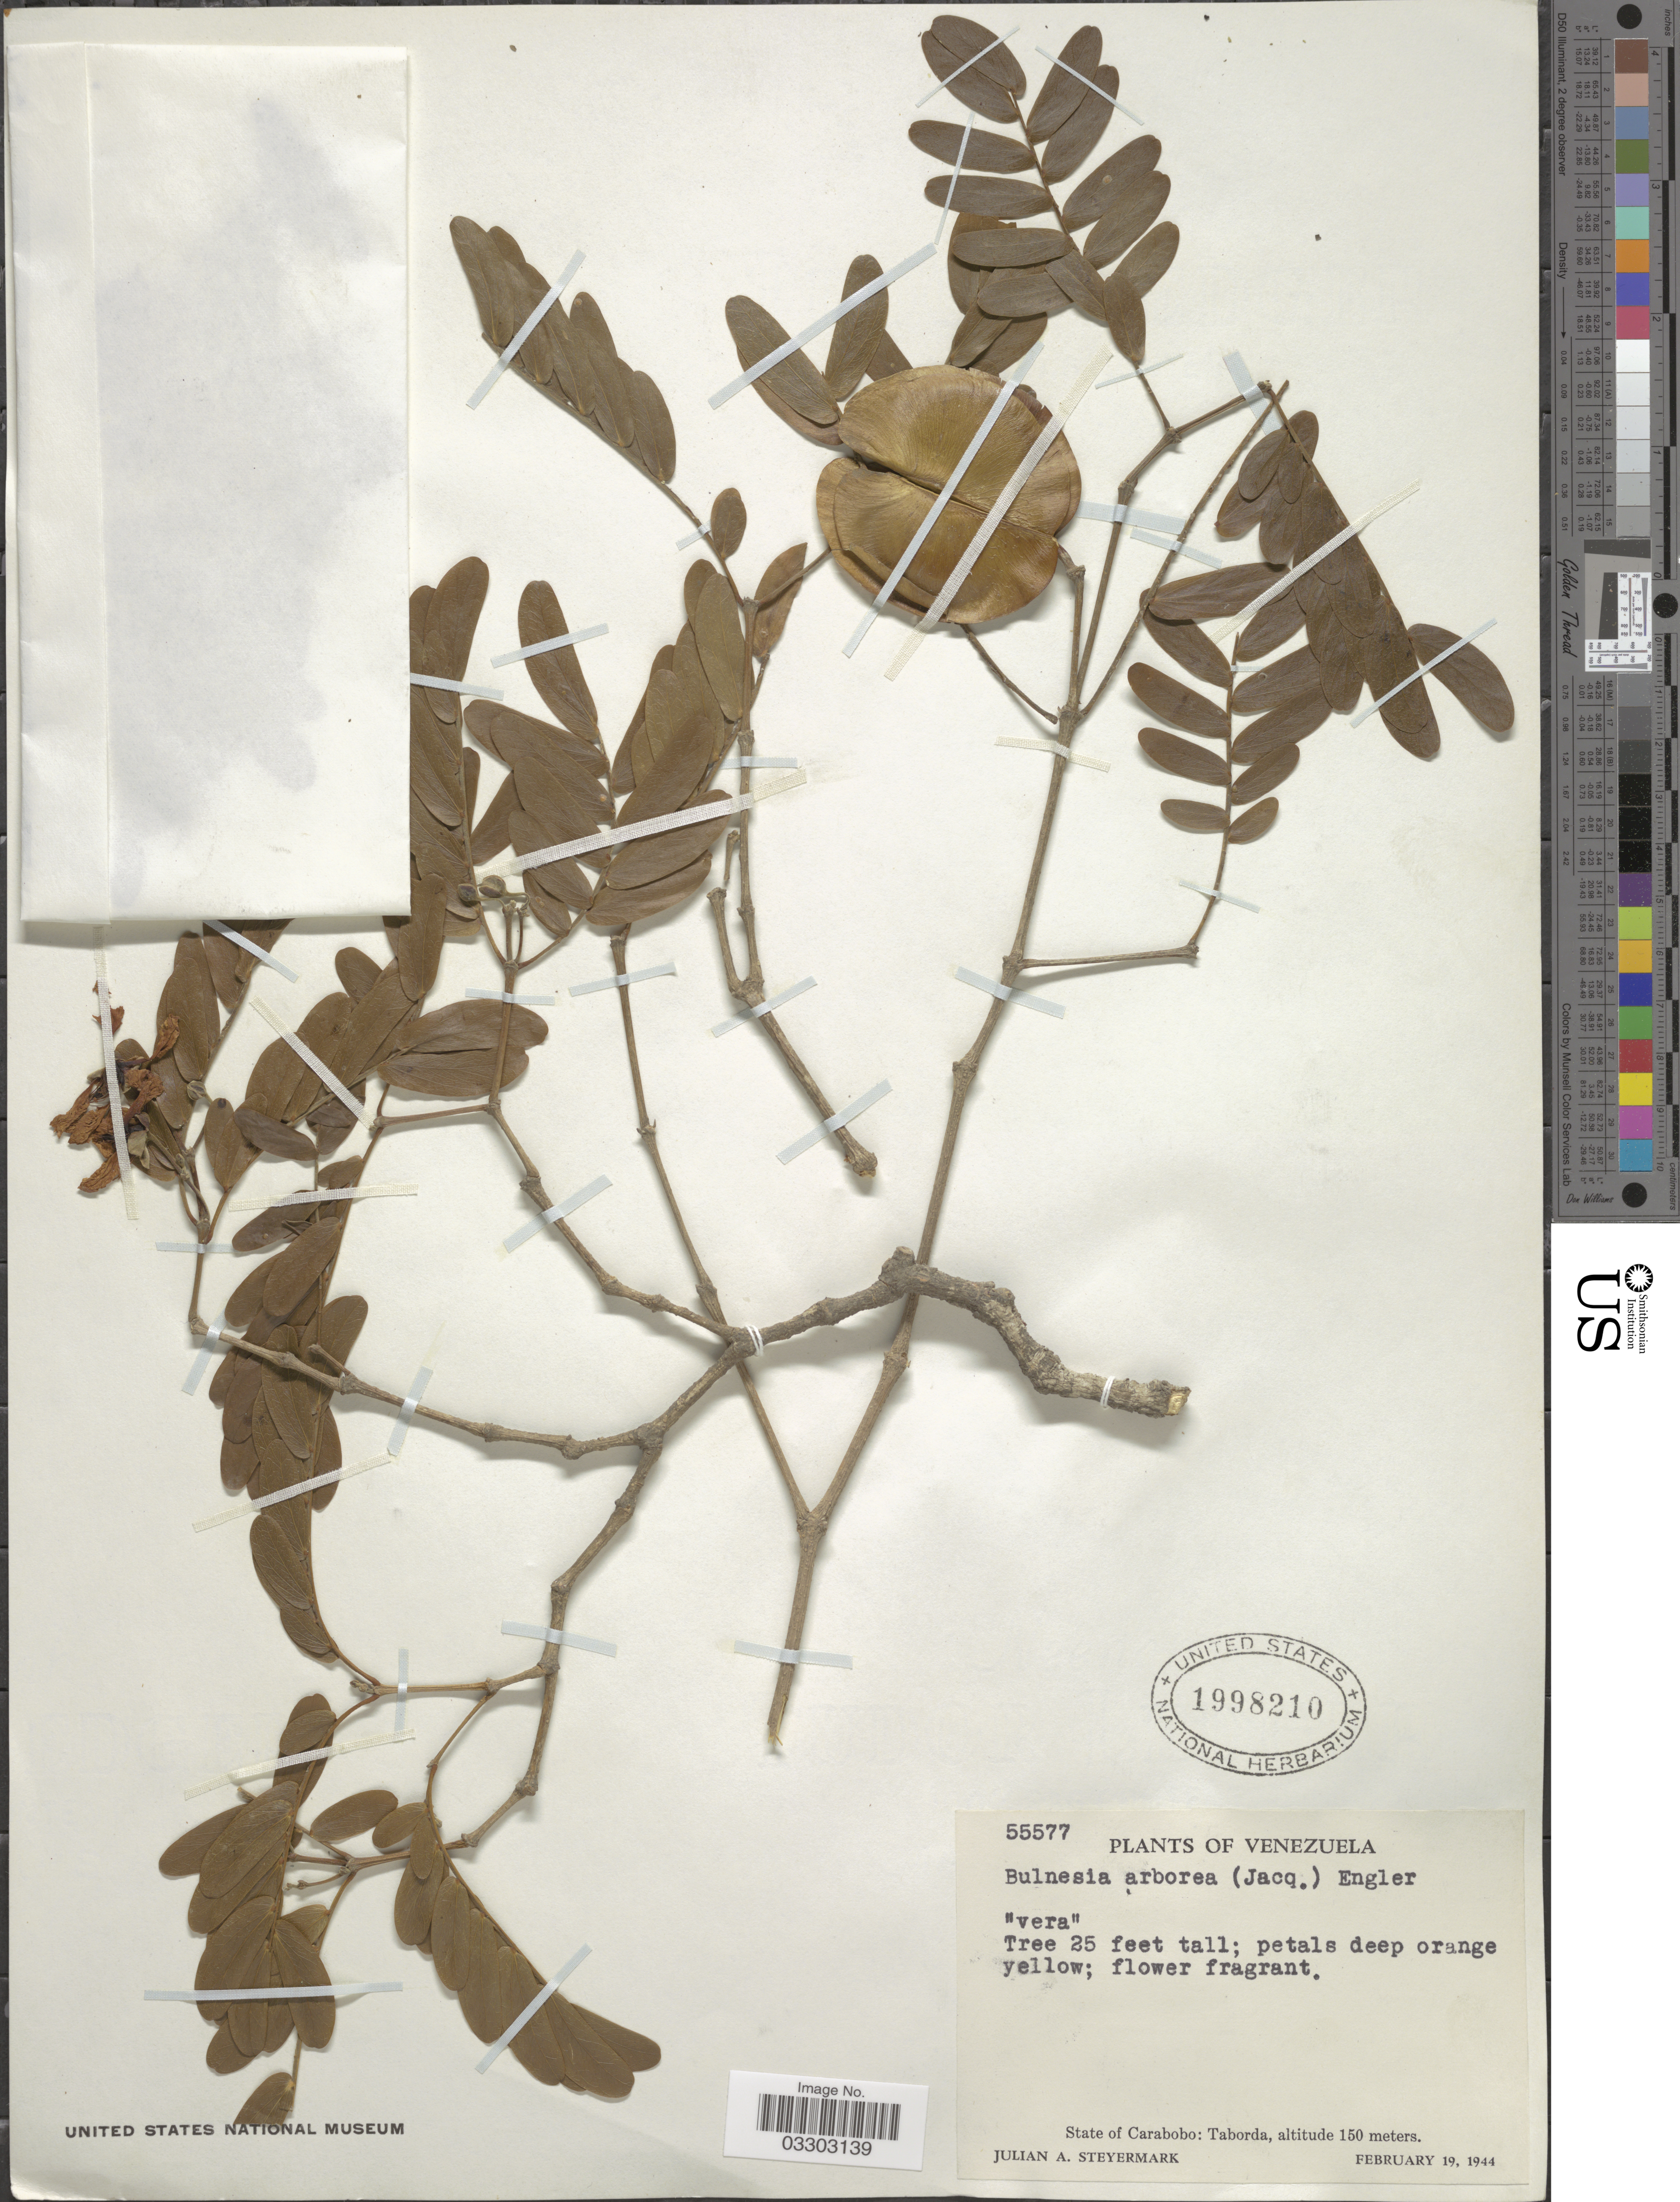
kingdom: Plantae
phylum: Tracheophyta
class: Magnoliopsida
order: Zygophyllales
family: Zygophyllaceae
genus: Gonopterodendron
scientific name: Gonopterodendron arboreum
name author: (Jacq.) Godoy-Bürki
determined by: U.S. National Herbarium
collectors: J. Steyermark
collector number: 55577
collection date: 1944-02-19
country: Venezuela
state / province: Carabobo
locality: Taborda.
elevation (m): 150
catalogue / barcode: US 1998210